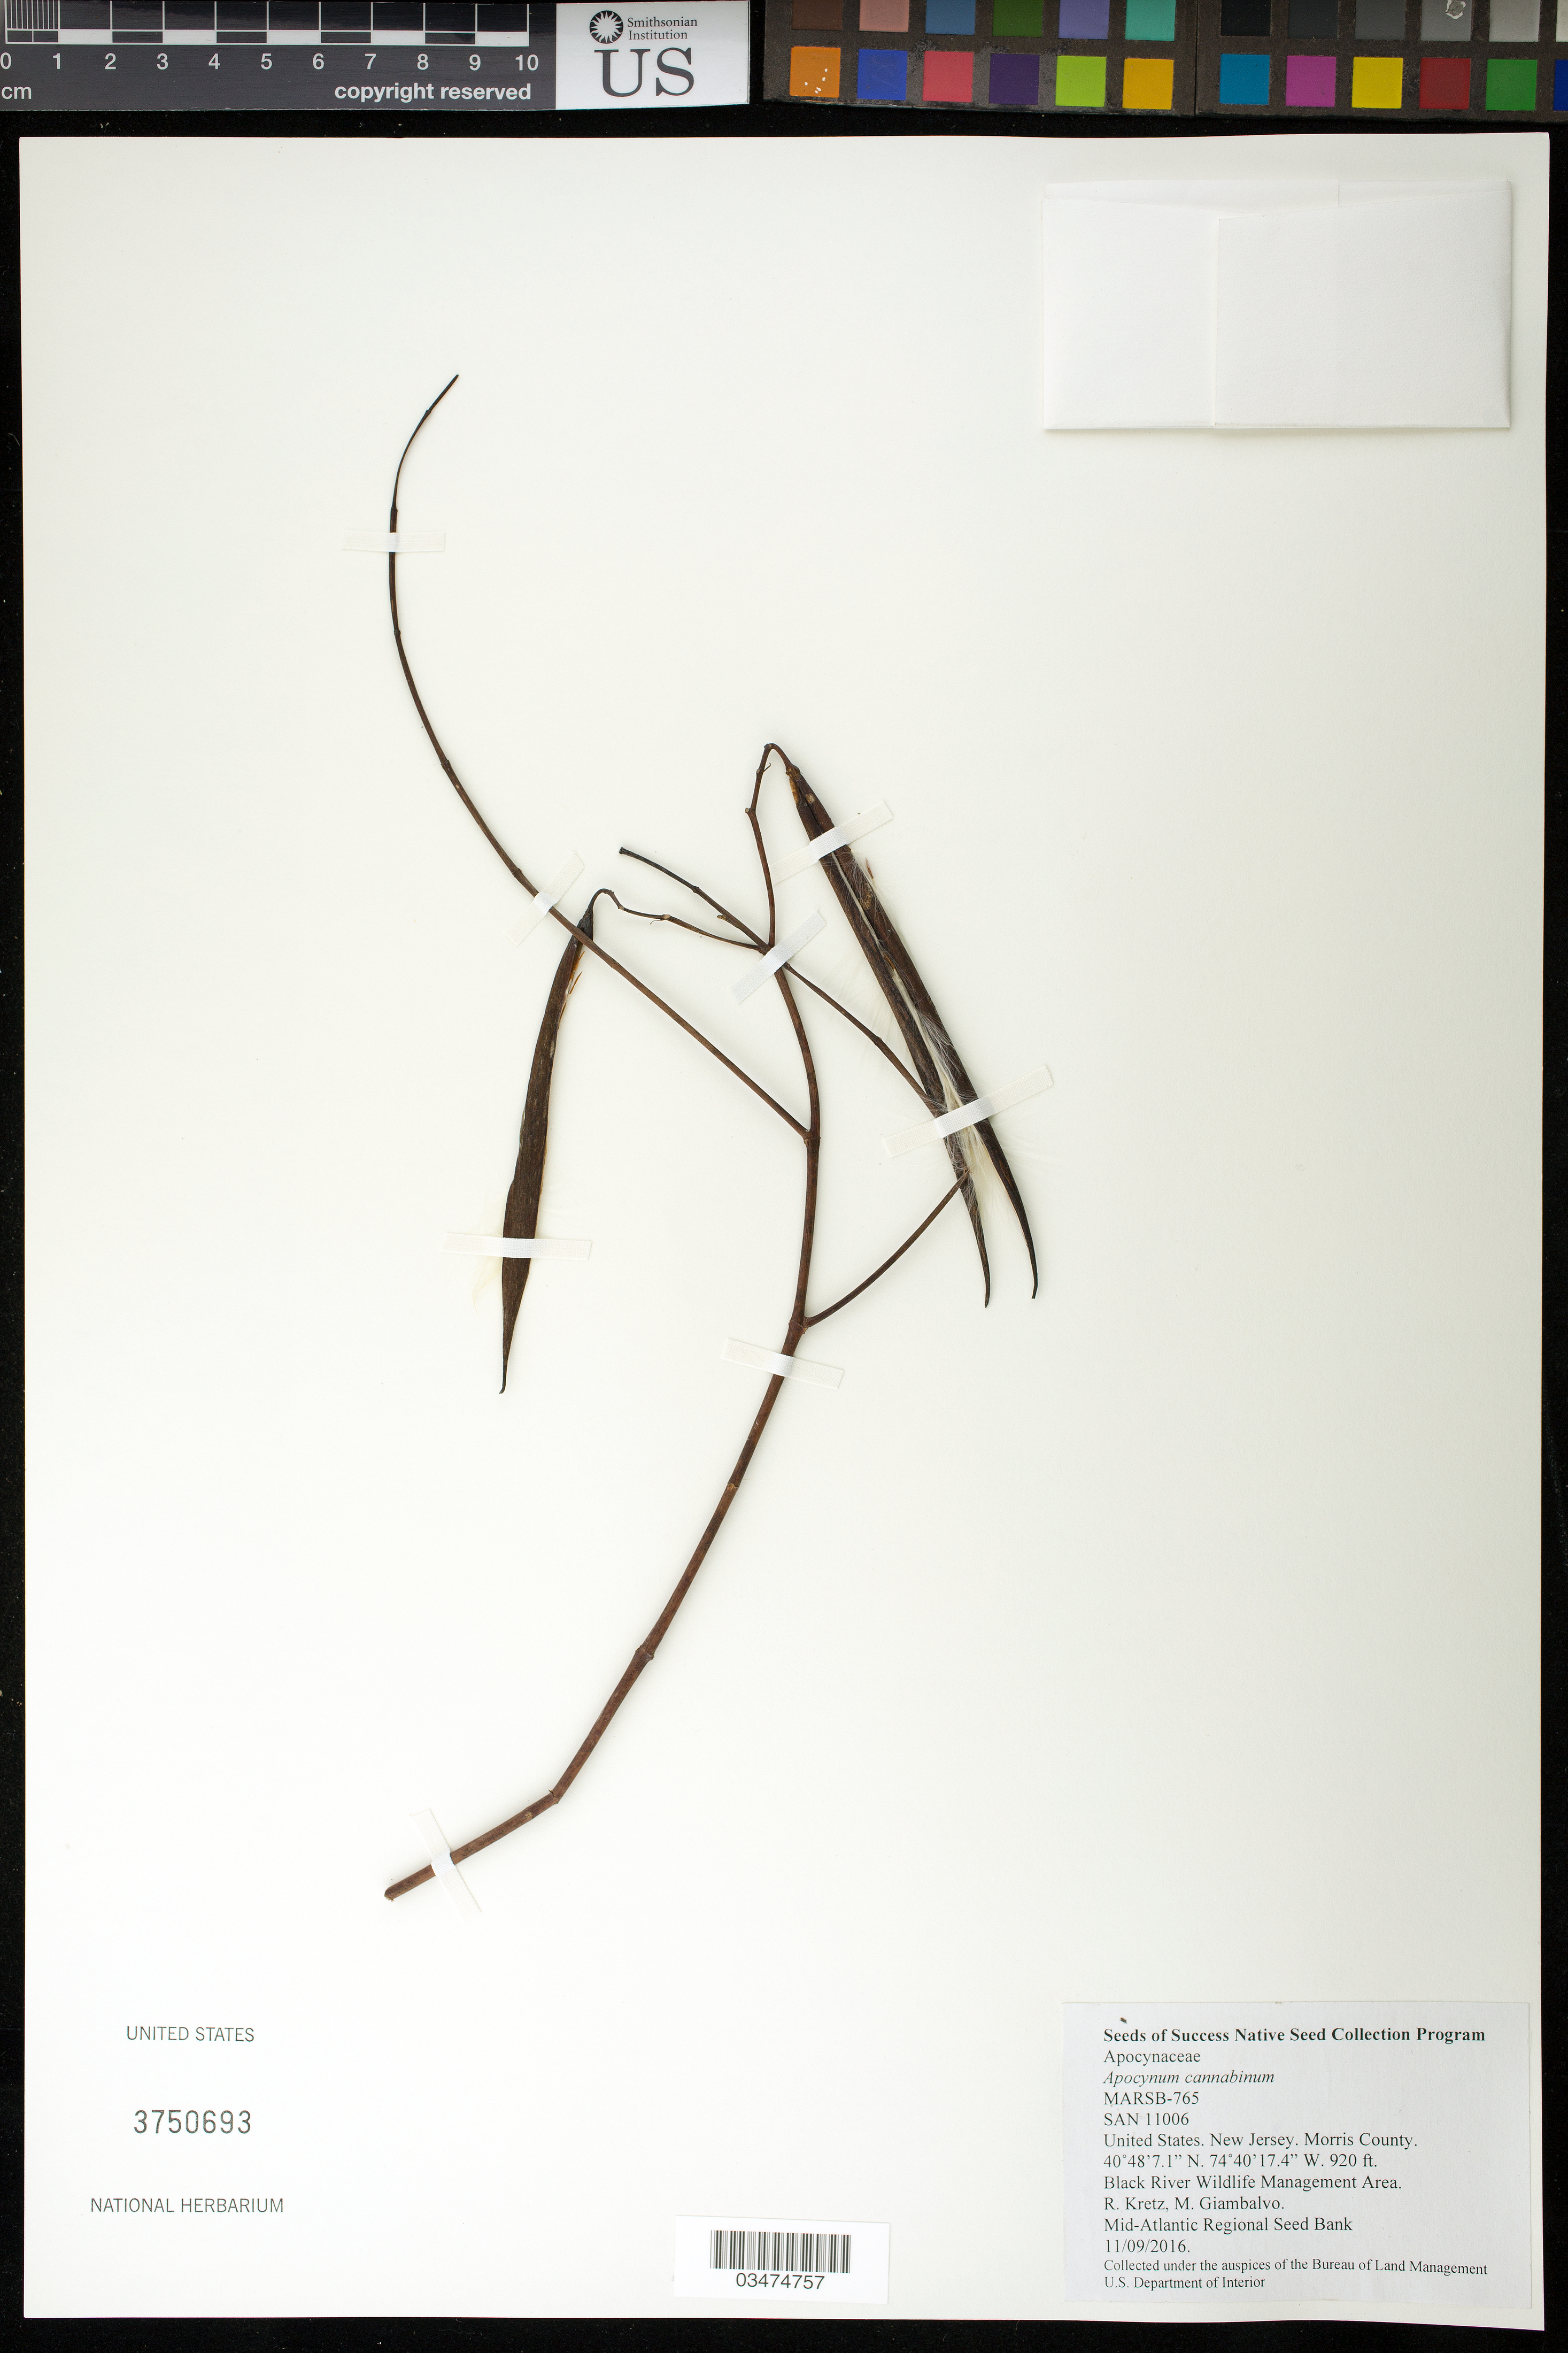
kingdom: Plantae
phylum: Tracheophyta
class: Magnoliopsida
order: Gentianales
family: Apocynaceae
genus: Apocynum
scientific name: Apocynum cannabinum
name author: L.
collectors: R. Kretz & M. Giambalvo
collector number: MARSB-765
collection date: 2016-11-09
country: United States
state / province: New Jersey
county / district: Morris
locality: Black River Wildlife Management Area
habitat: Meadow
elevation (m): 280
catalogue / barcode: US 3750693